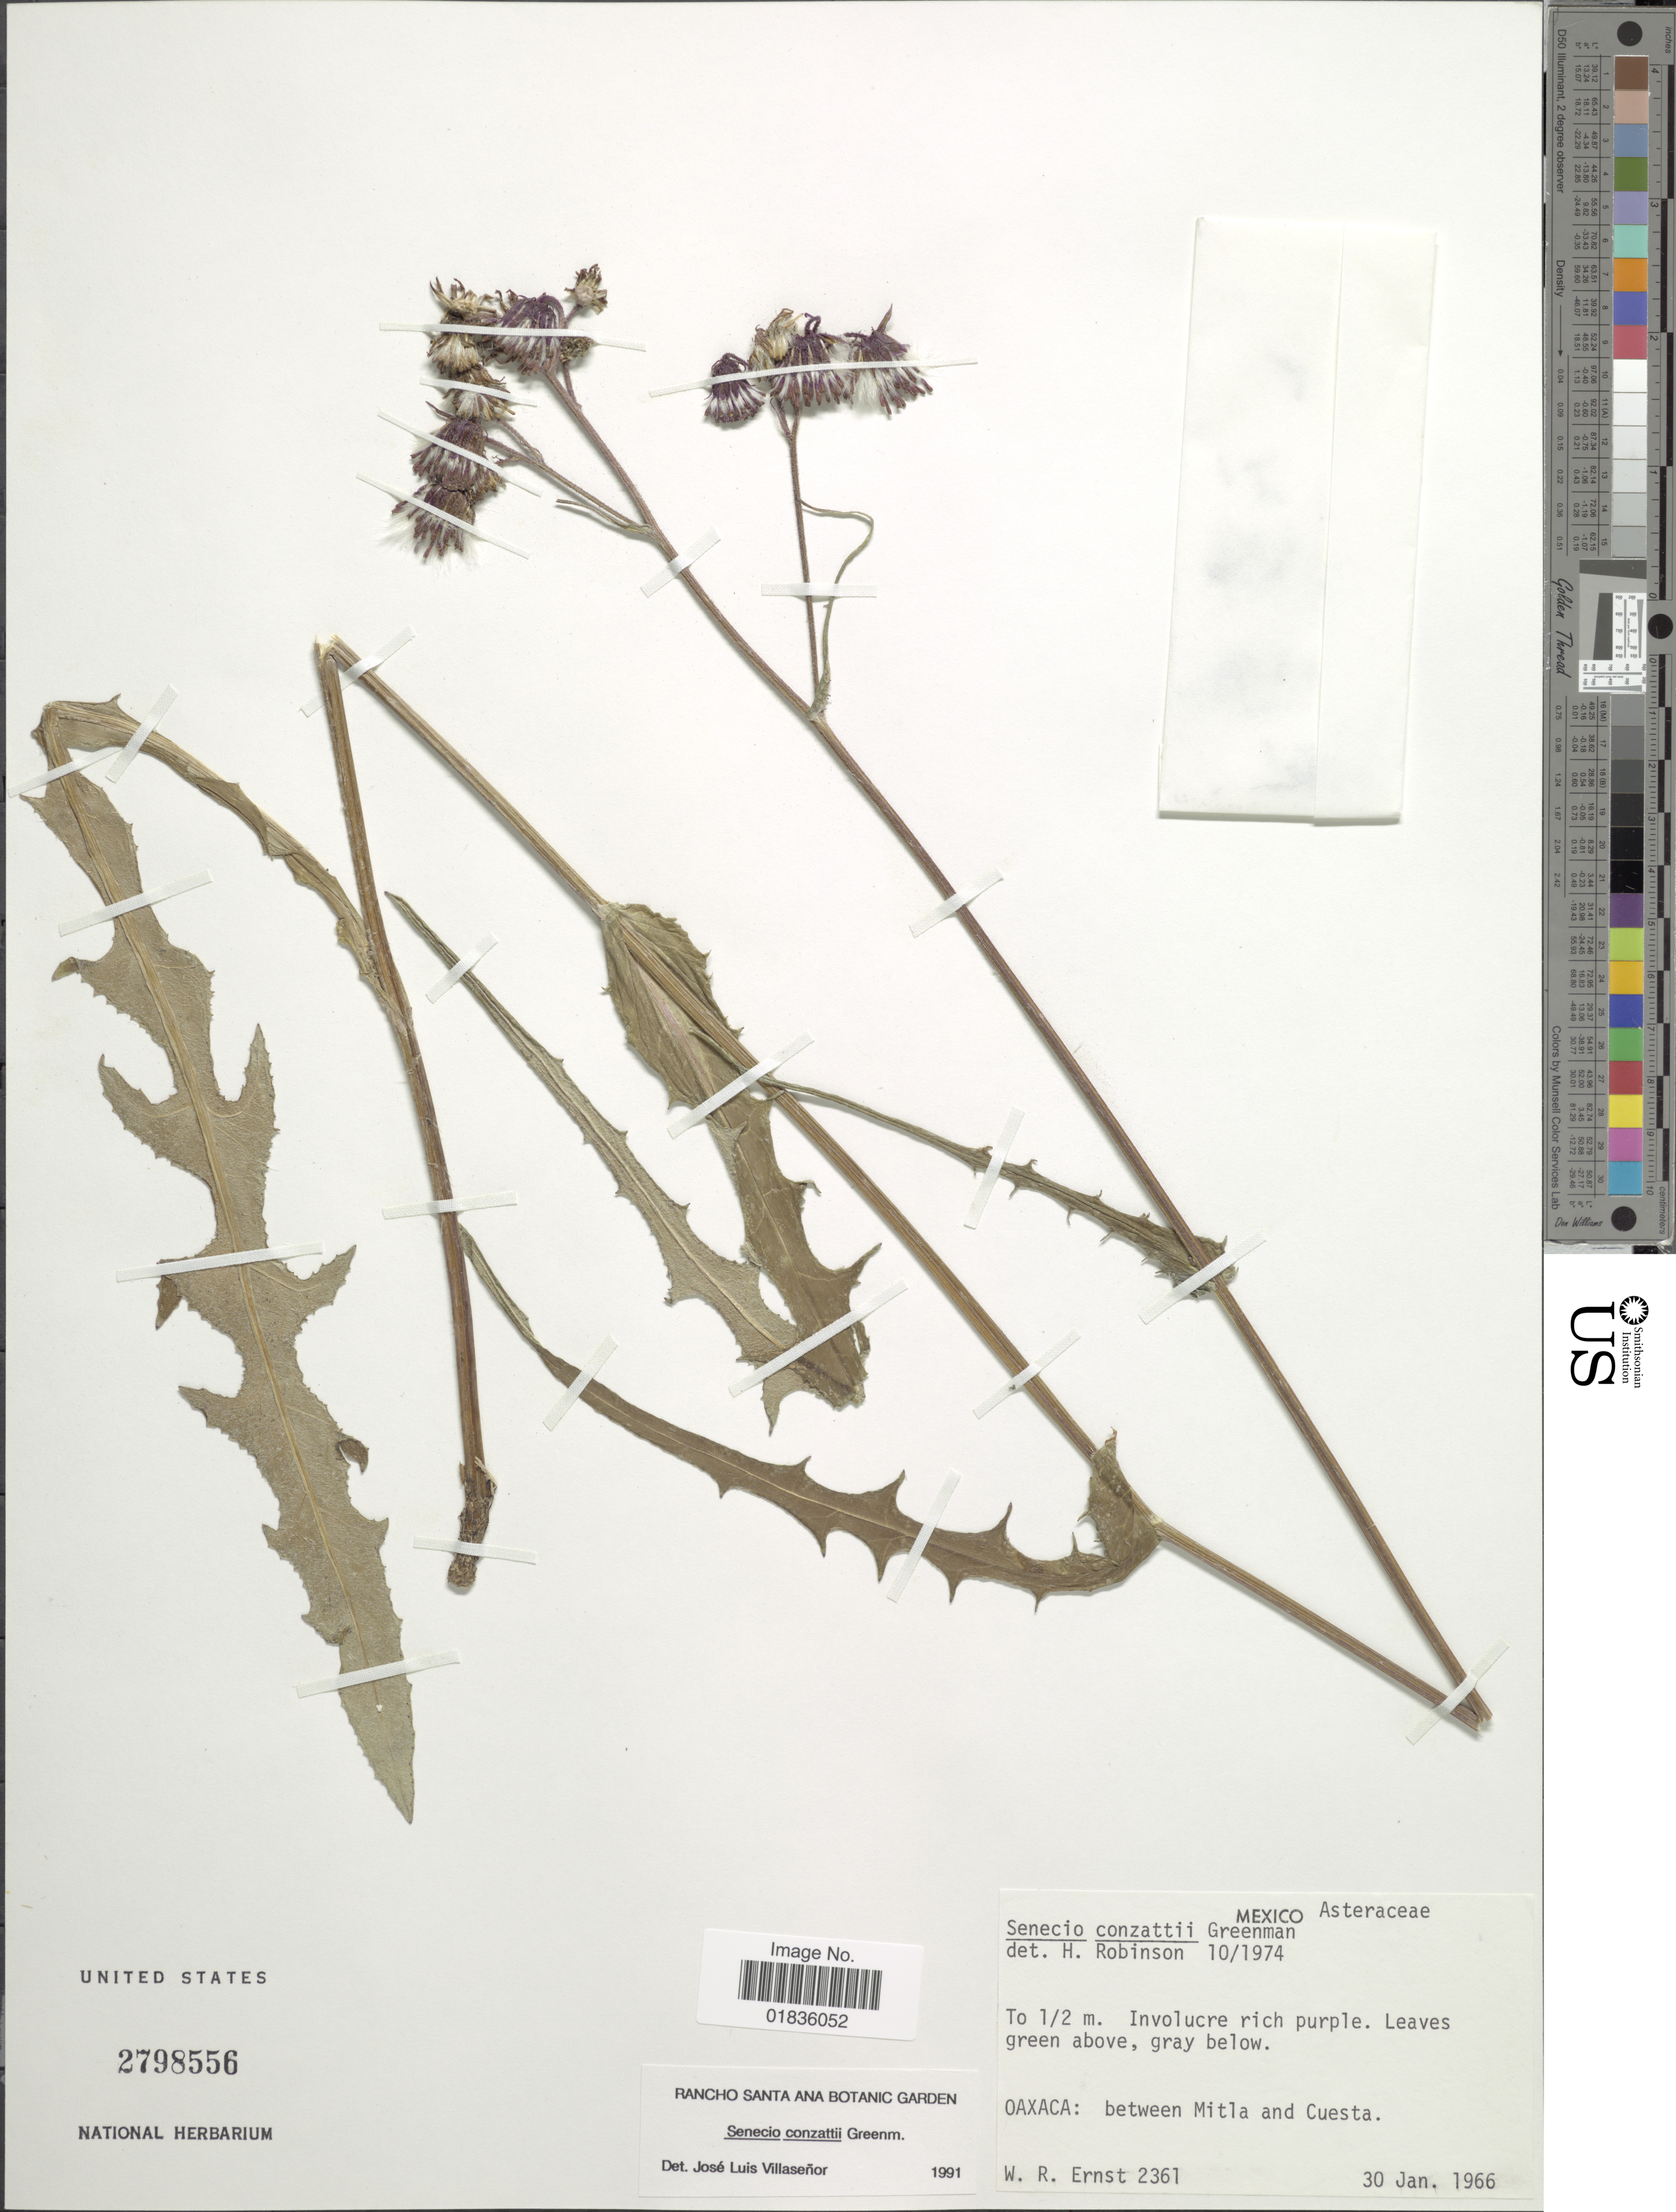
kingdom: Plantae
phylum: Tracheophyta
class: Magnoliopsida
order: Asterales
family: Asteraceae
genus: Senecio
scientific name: Senecio conzattii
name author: Greenm.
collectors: W. R. Ernst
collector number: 2361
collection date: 1966-01-30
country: Mexico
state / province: Oaxaca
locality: Between Mitla and Cuesta.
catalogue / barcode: US 2798556